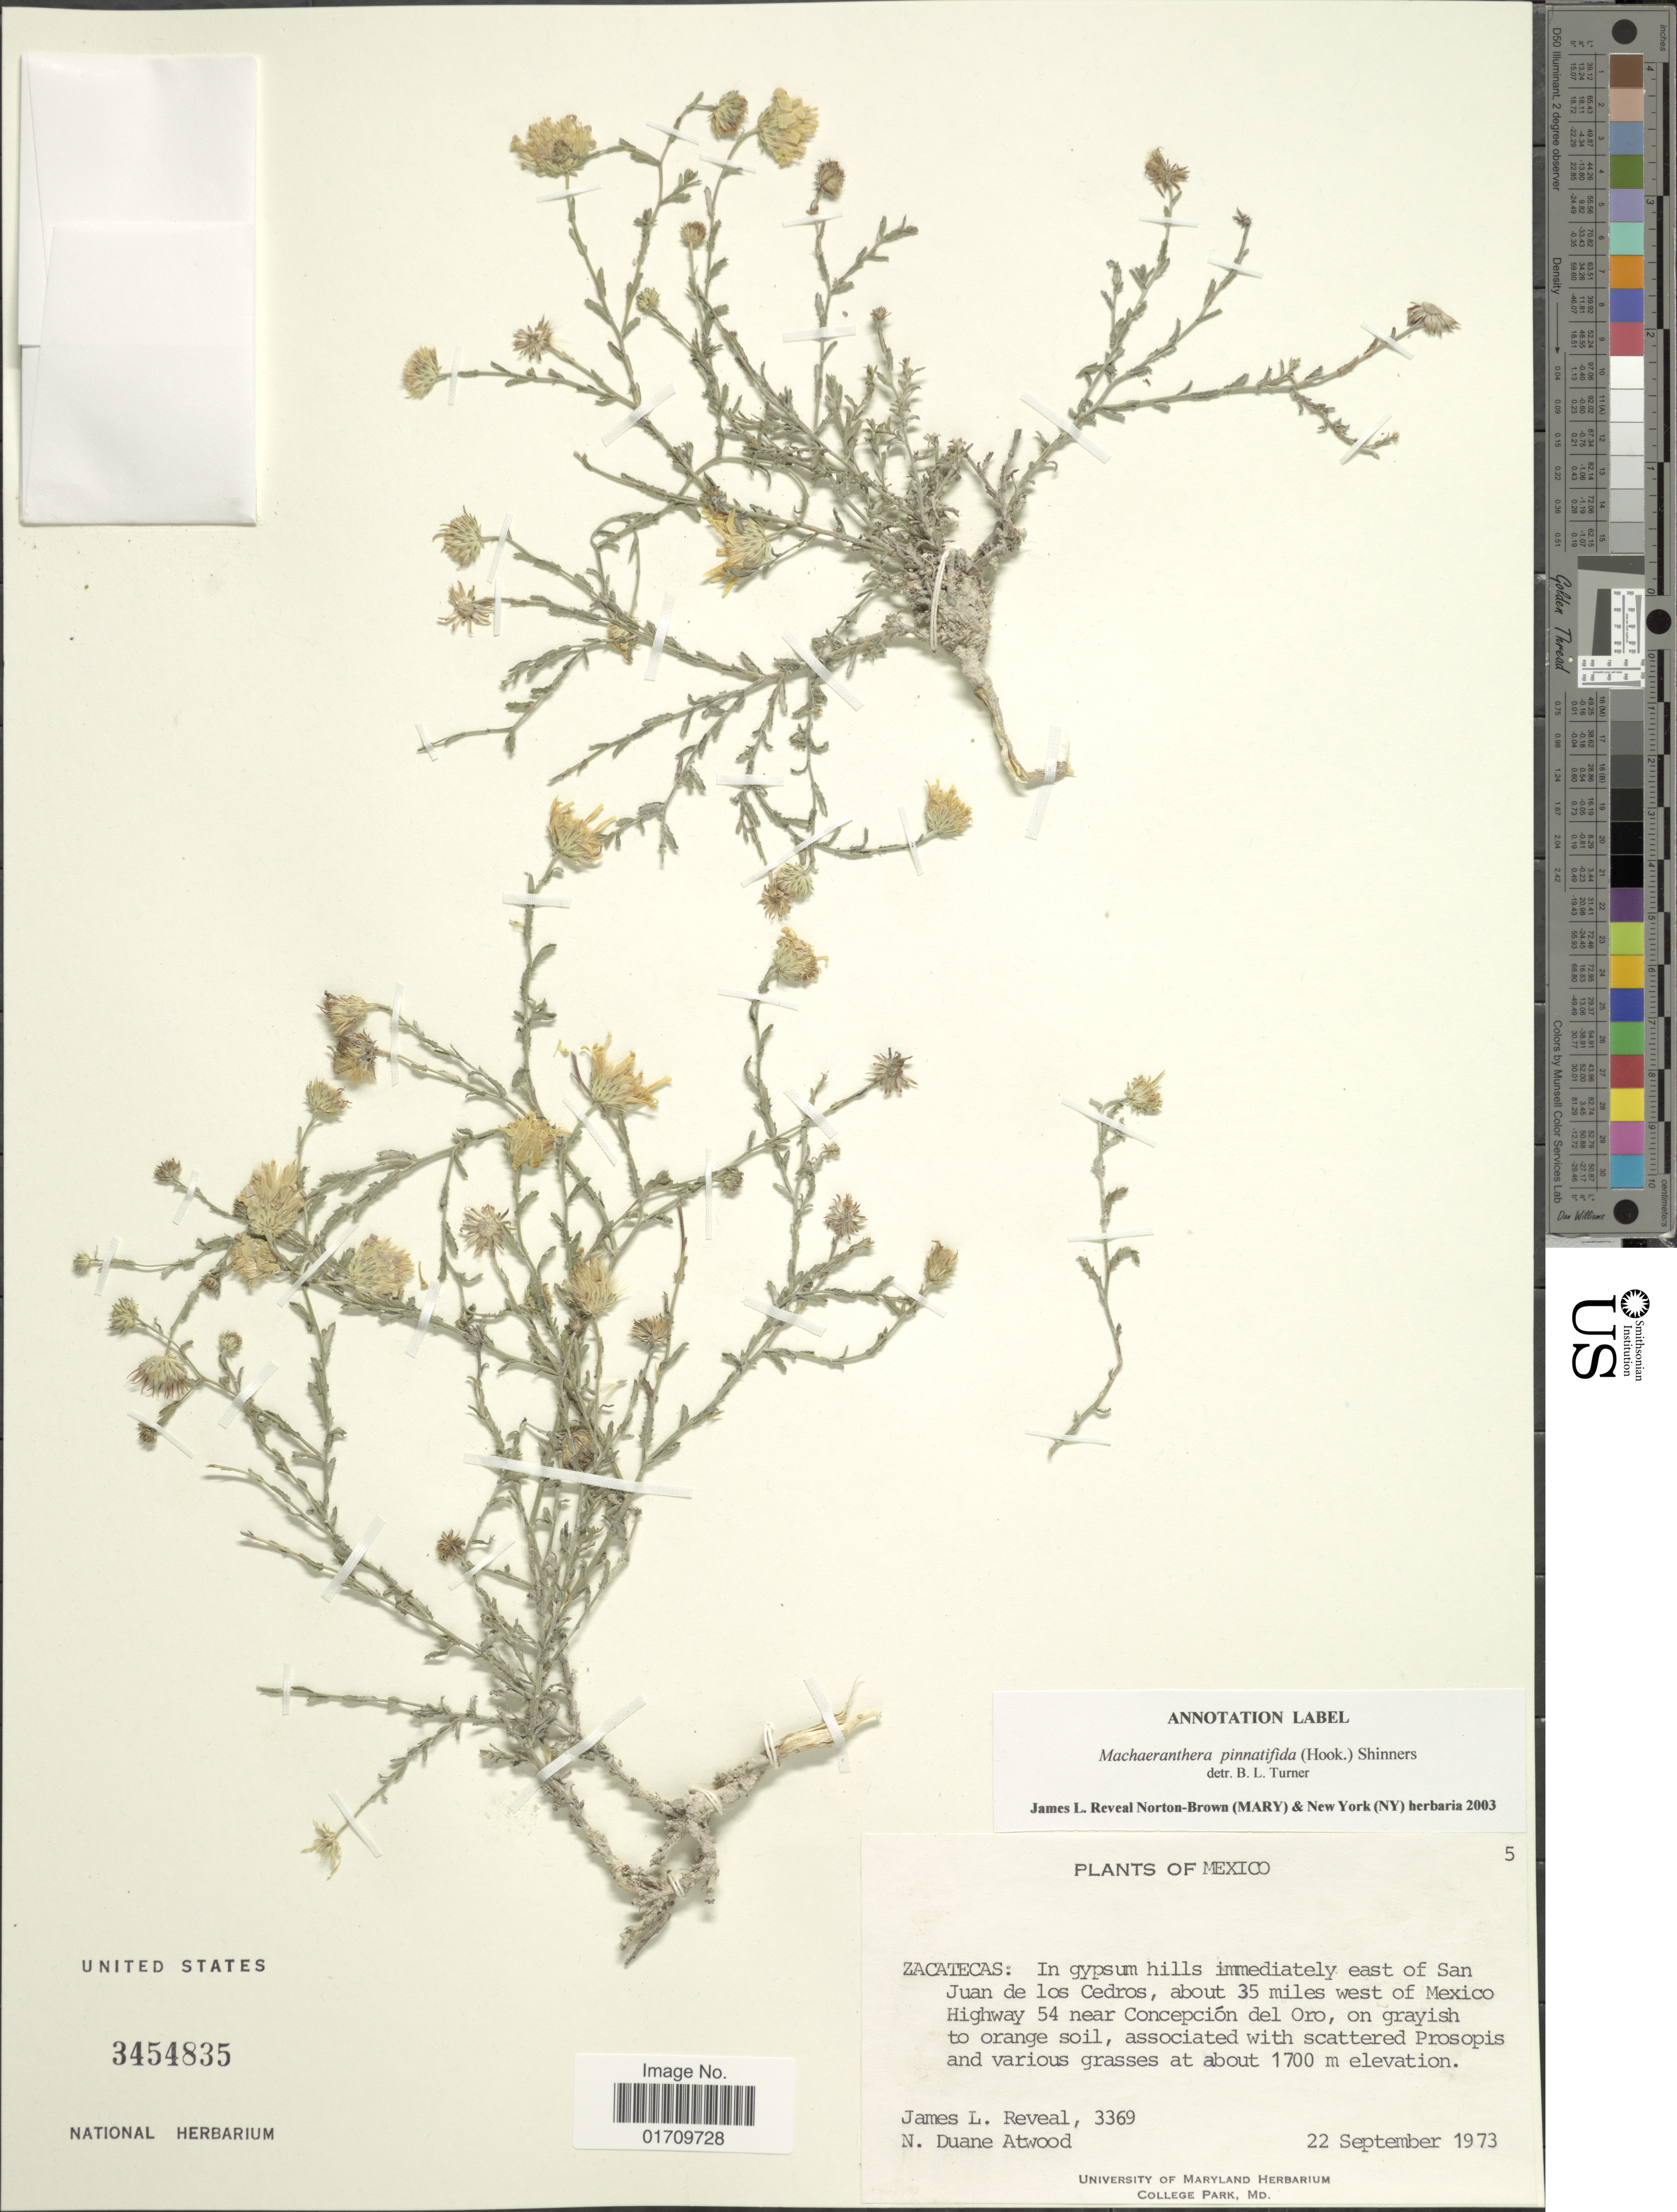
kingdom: Plantae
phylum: Tracheophyta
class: Magnoliopsida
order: Asterales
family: Asteraceae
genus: Machaeranthera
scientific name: Machaeranthera pinnatifida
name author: (Hook.) Shinners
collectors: J. L. Reveal & D. Atwood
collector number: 3369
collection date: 1973-09-22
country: Mexico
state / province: Zacatecas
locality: East of San Juan de los Cedros, about 35 miles west of Mexico Highway 54 near Concepcion del Oro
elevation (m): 1700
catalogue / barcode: US 3454835